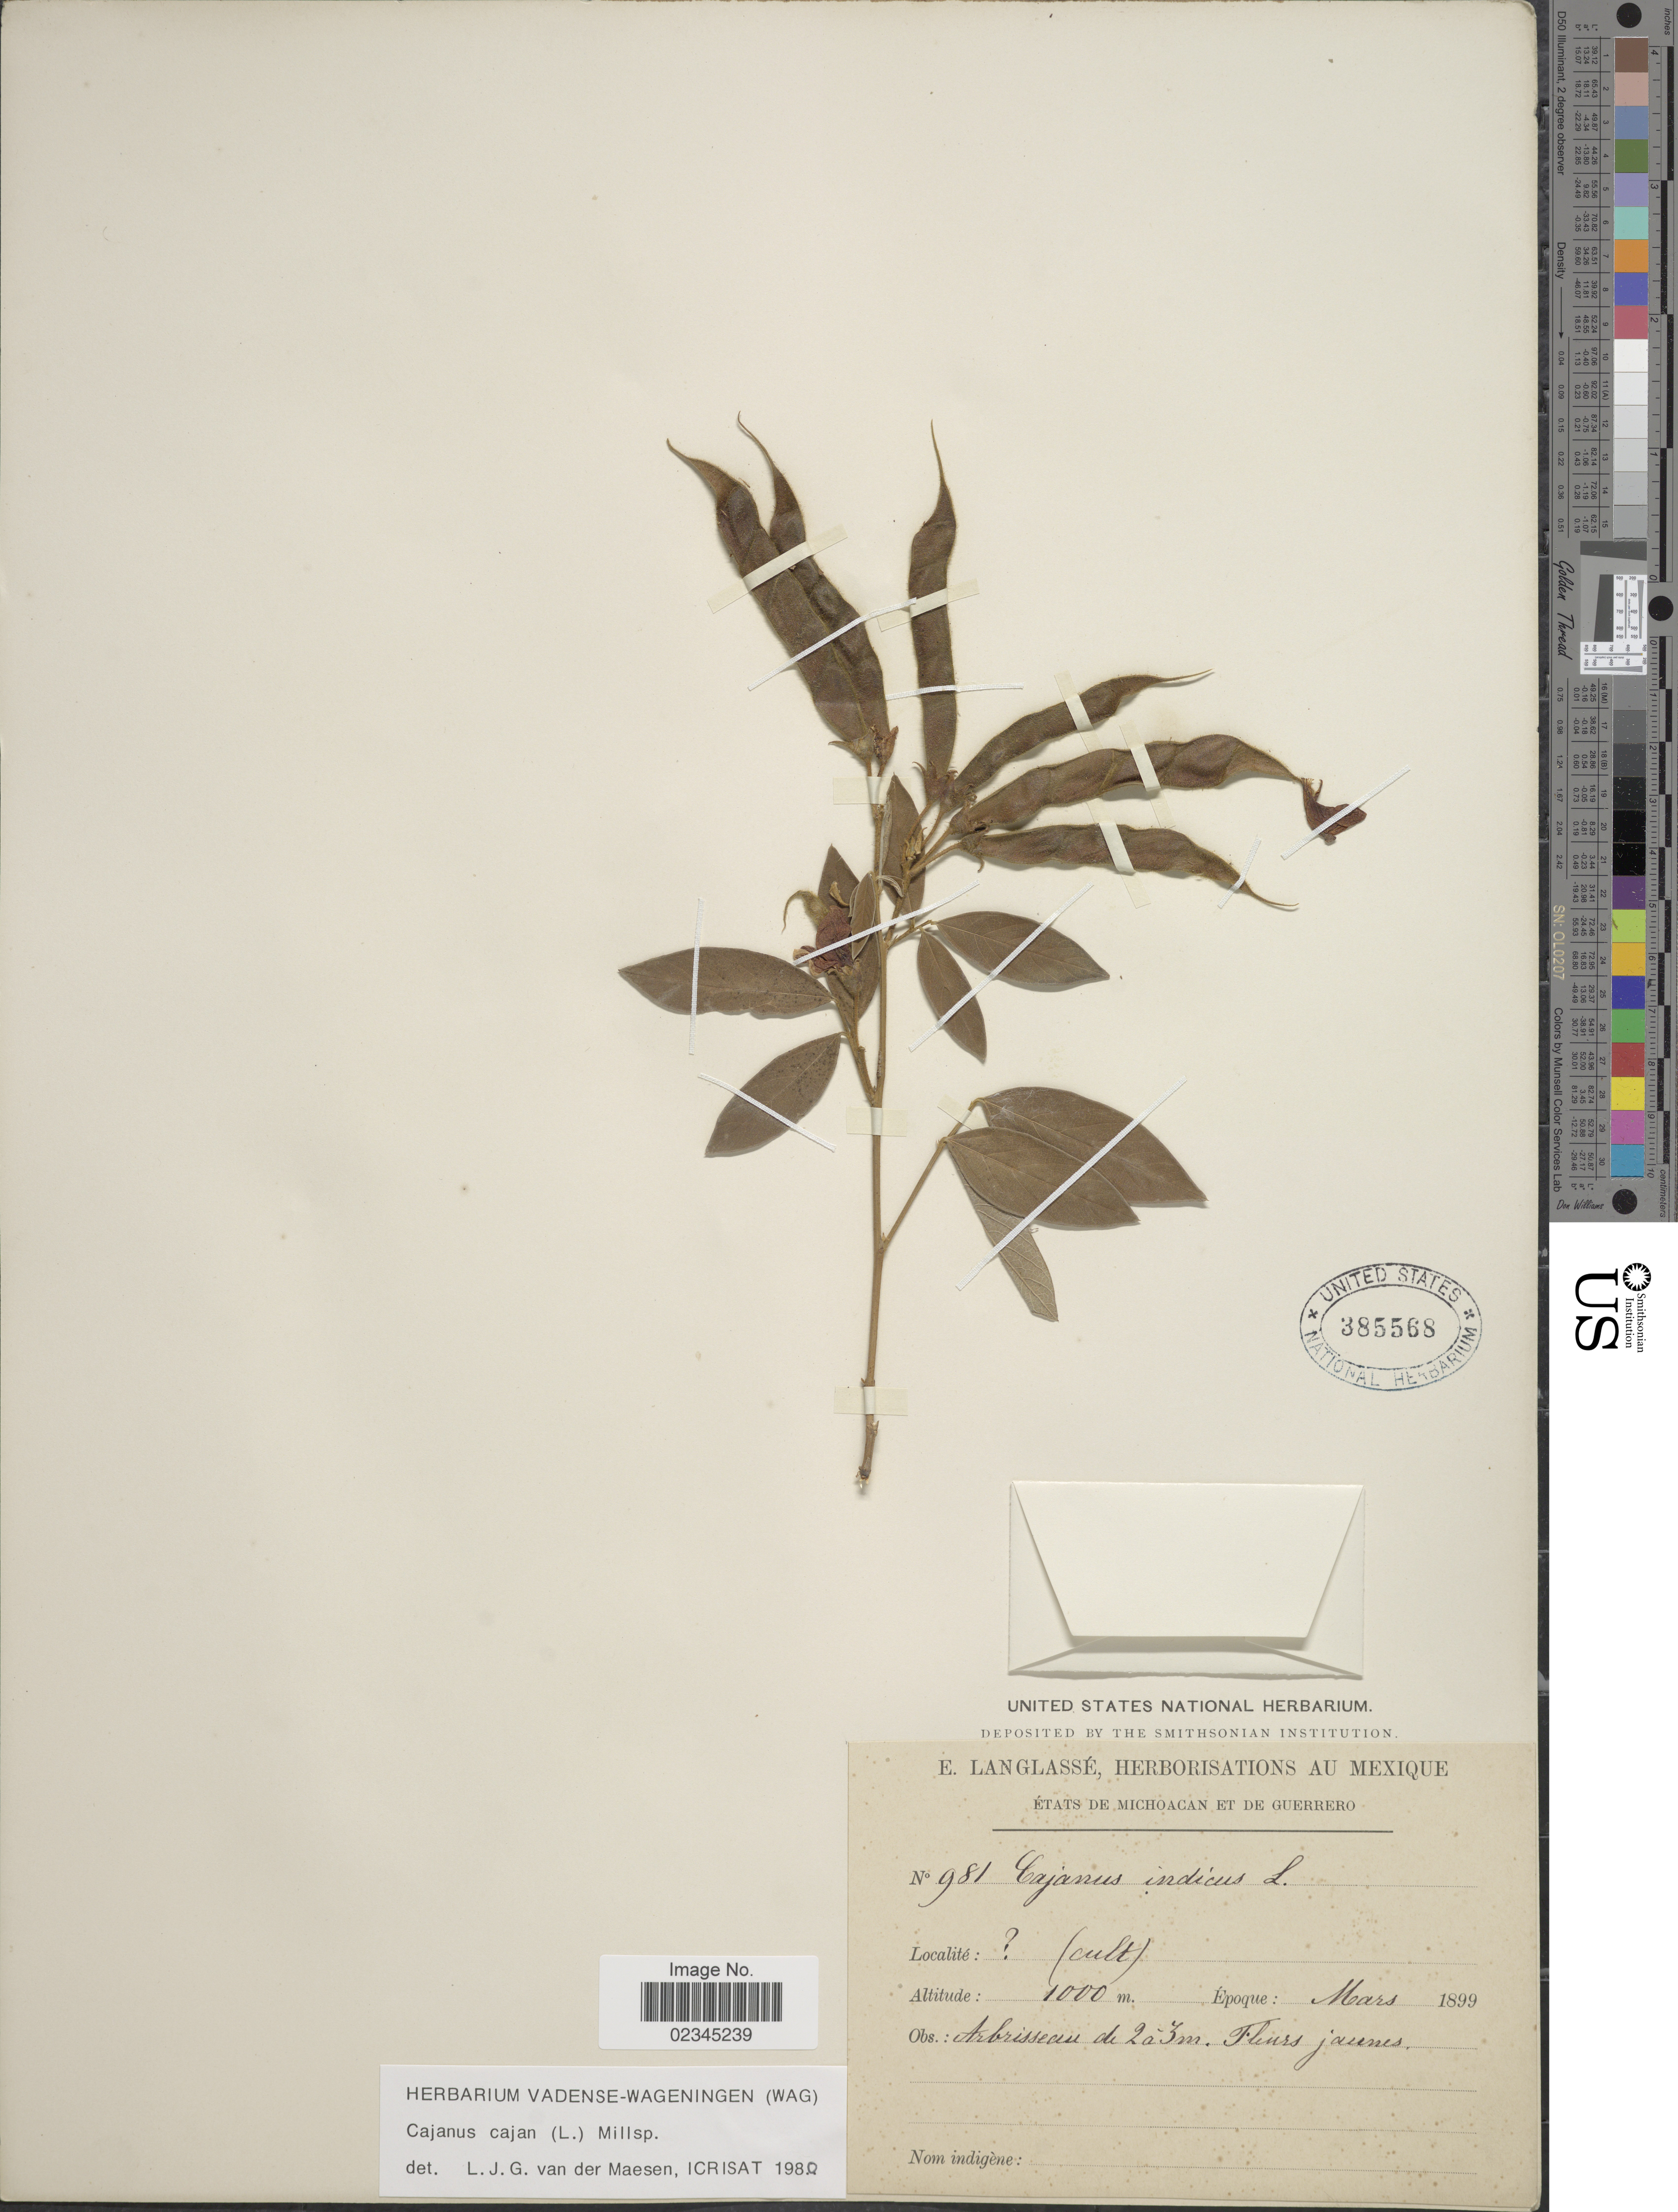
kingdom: Plantae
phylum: Tracheophyta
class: Magnoliopsida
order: Fabales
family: Fabaceae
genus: Cajanus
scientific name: Cajanus cajan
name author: (L.) Huth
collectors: E. Langlassé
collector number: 981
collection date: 1899-03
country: Mexico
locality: États de Michoacan et de Guerrero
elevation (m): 1000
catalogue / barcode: US 385568